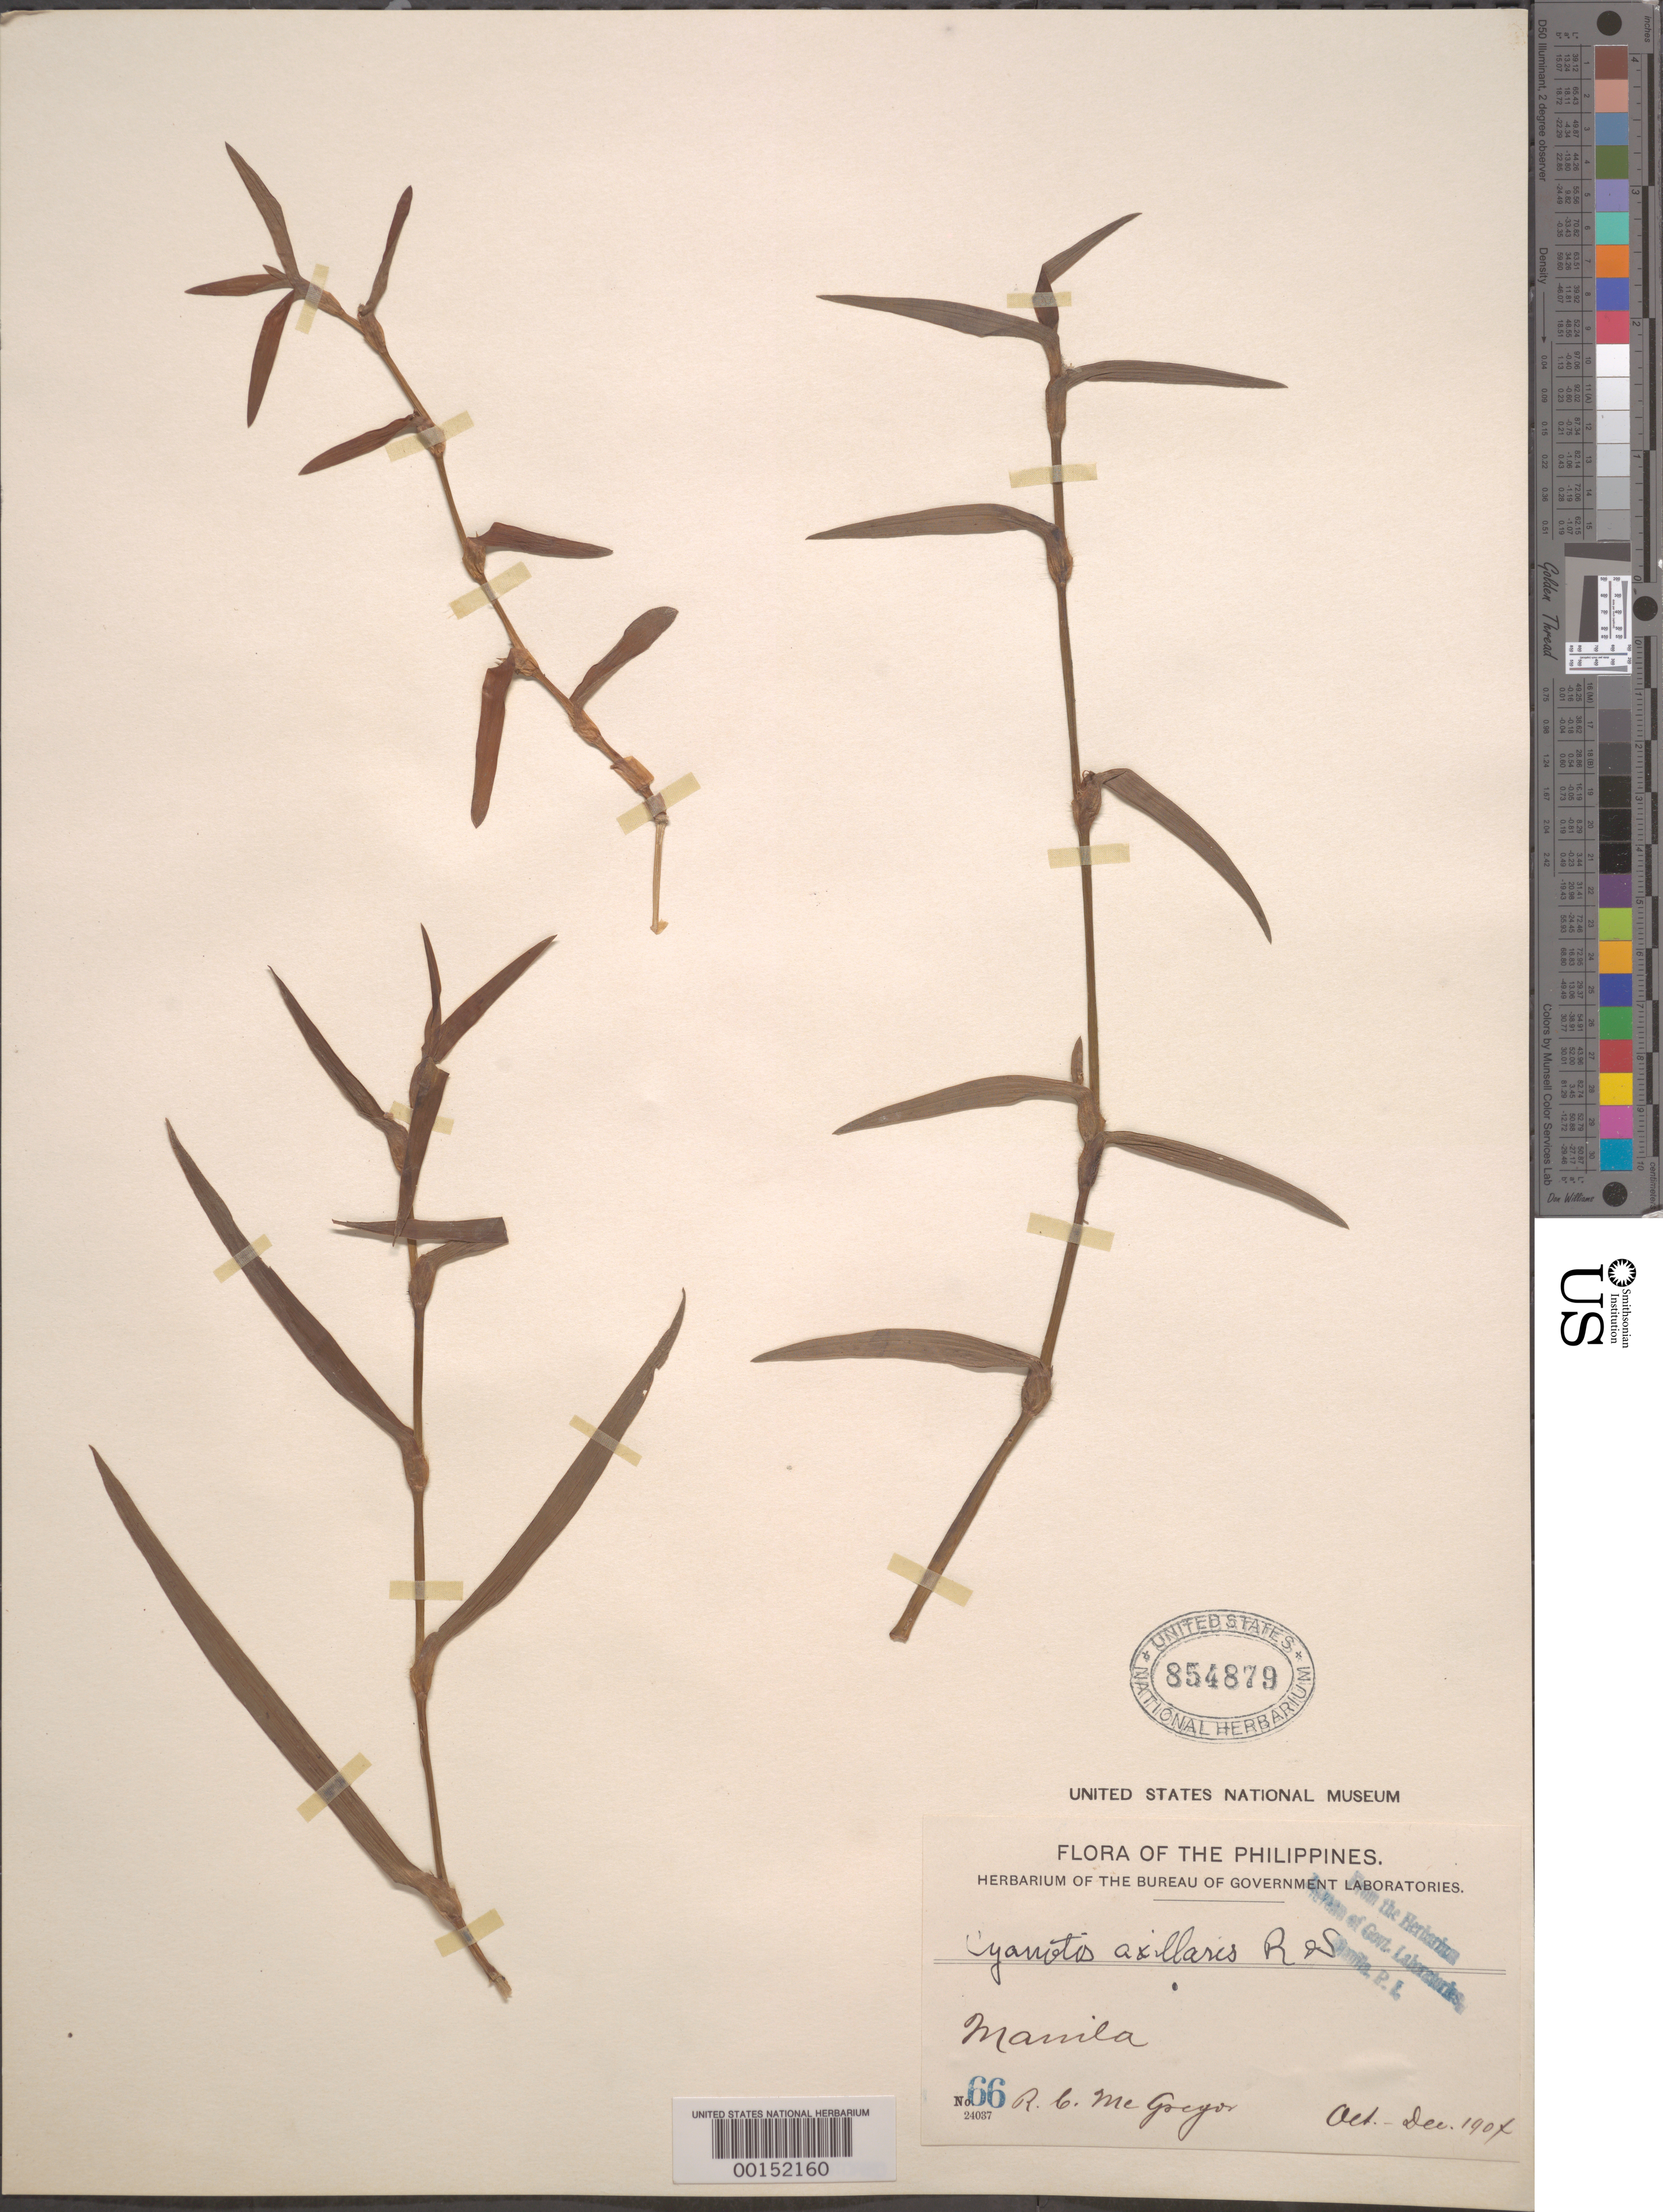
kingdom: Plantae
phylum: Tracheophyta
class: Liliopsida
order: Commelinales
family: Commelinaceae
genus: Cyanotis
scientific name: Cyanotis axillaris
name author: (L.) D. Don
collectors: R. C. McGregor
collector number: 66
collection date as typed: Oct 1904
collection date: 1904-10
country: Philippines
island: Luzon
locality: Manila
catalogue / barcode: US 854879